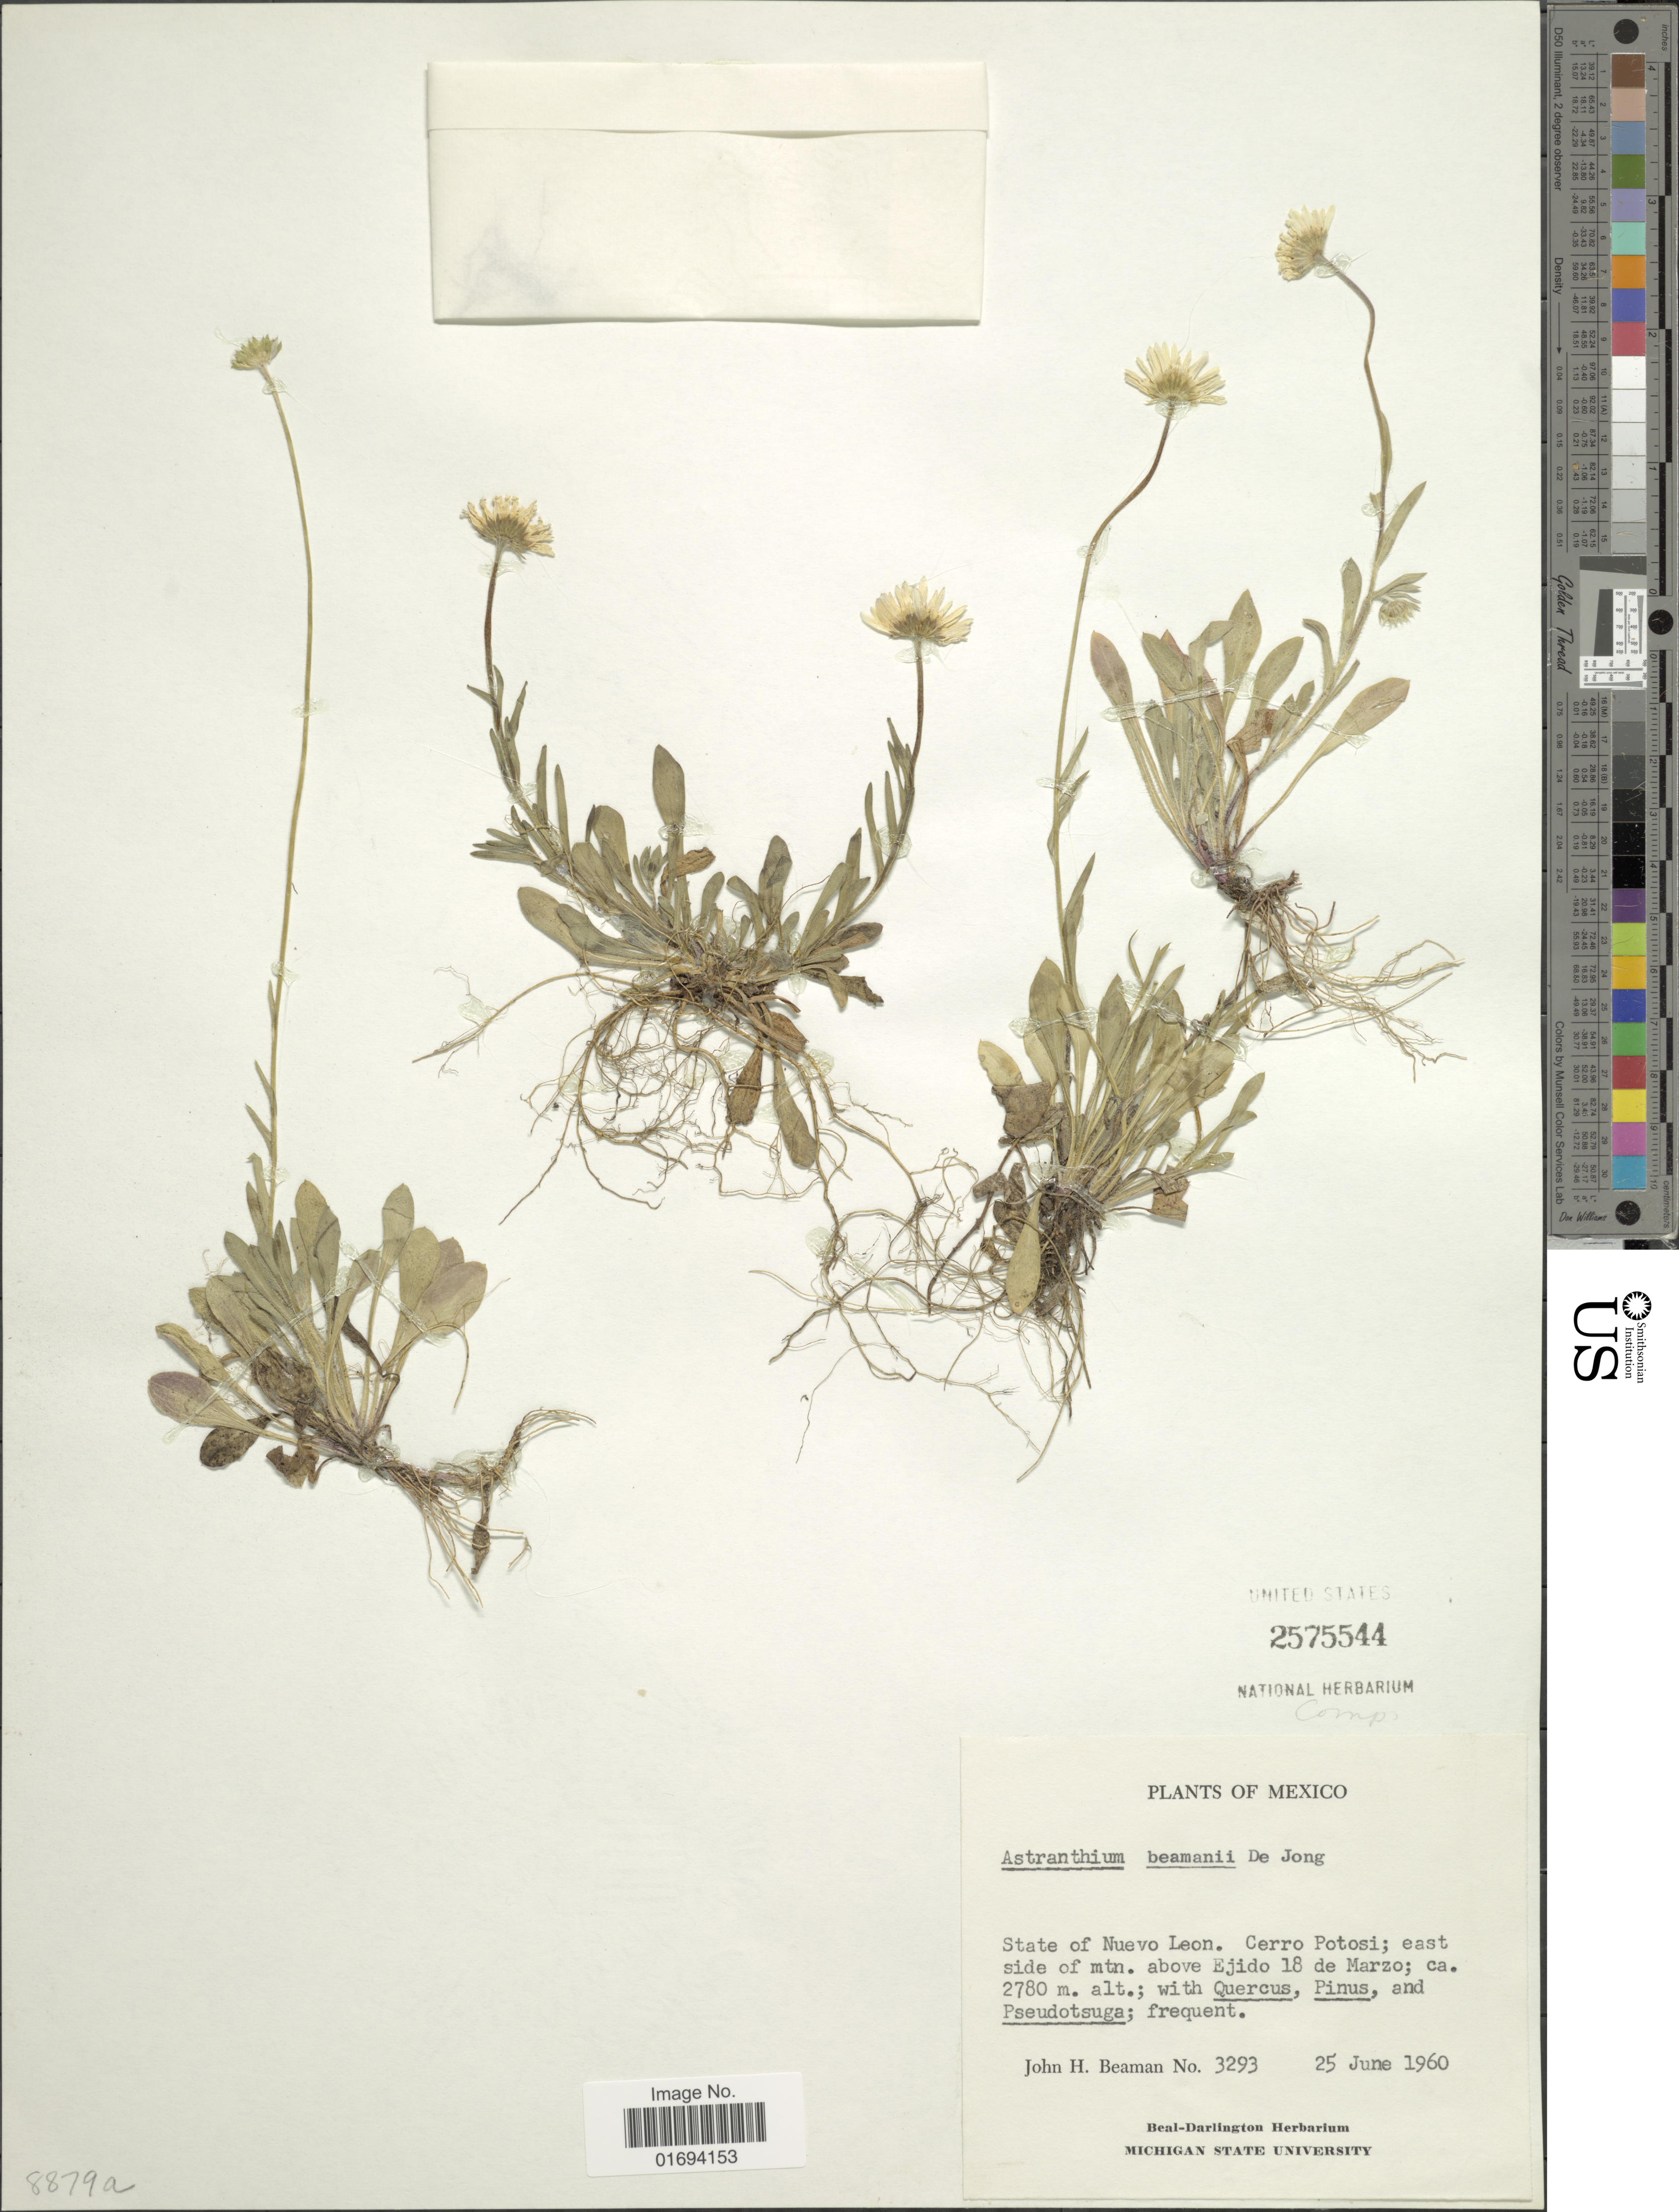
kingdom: Plantae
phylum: Tracheophyta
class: Magnoliopsida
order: Asterales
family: Asteraceae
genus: Astranthium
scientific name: Astranthium beamanii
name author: de Jong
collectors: J. H. Beaman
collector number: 3293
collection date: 1960-06-25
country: Mexico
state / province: Nuevo León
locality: Cerro Potosi; east side of mtn., above Ejido 18 de Marzo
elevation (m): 2780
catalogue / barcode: US 2575544